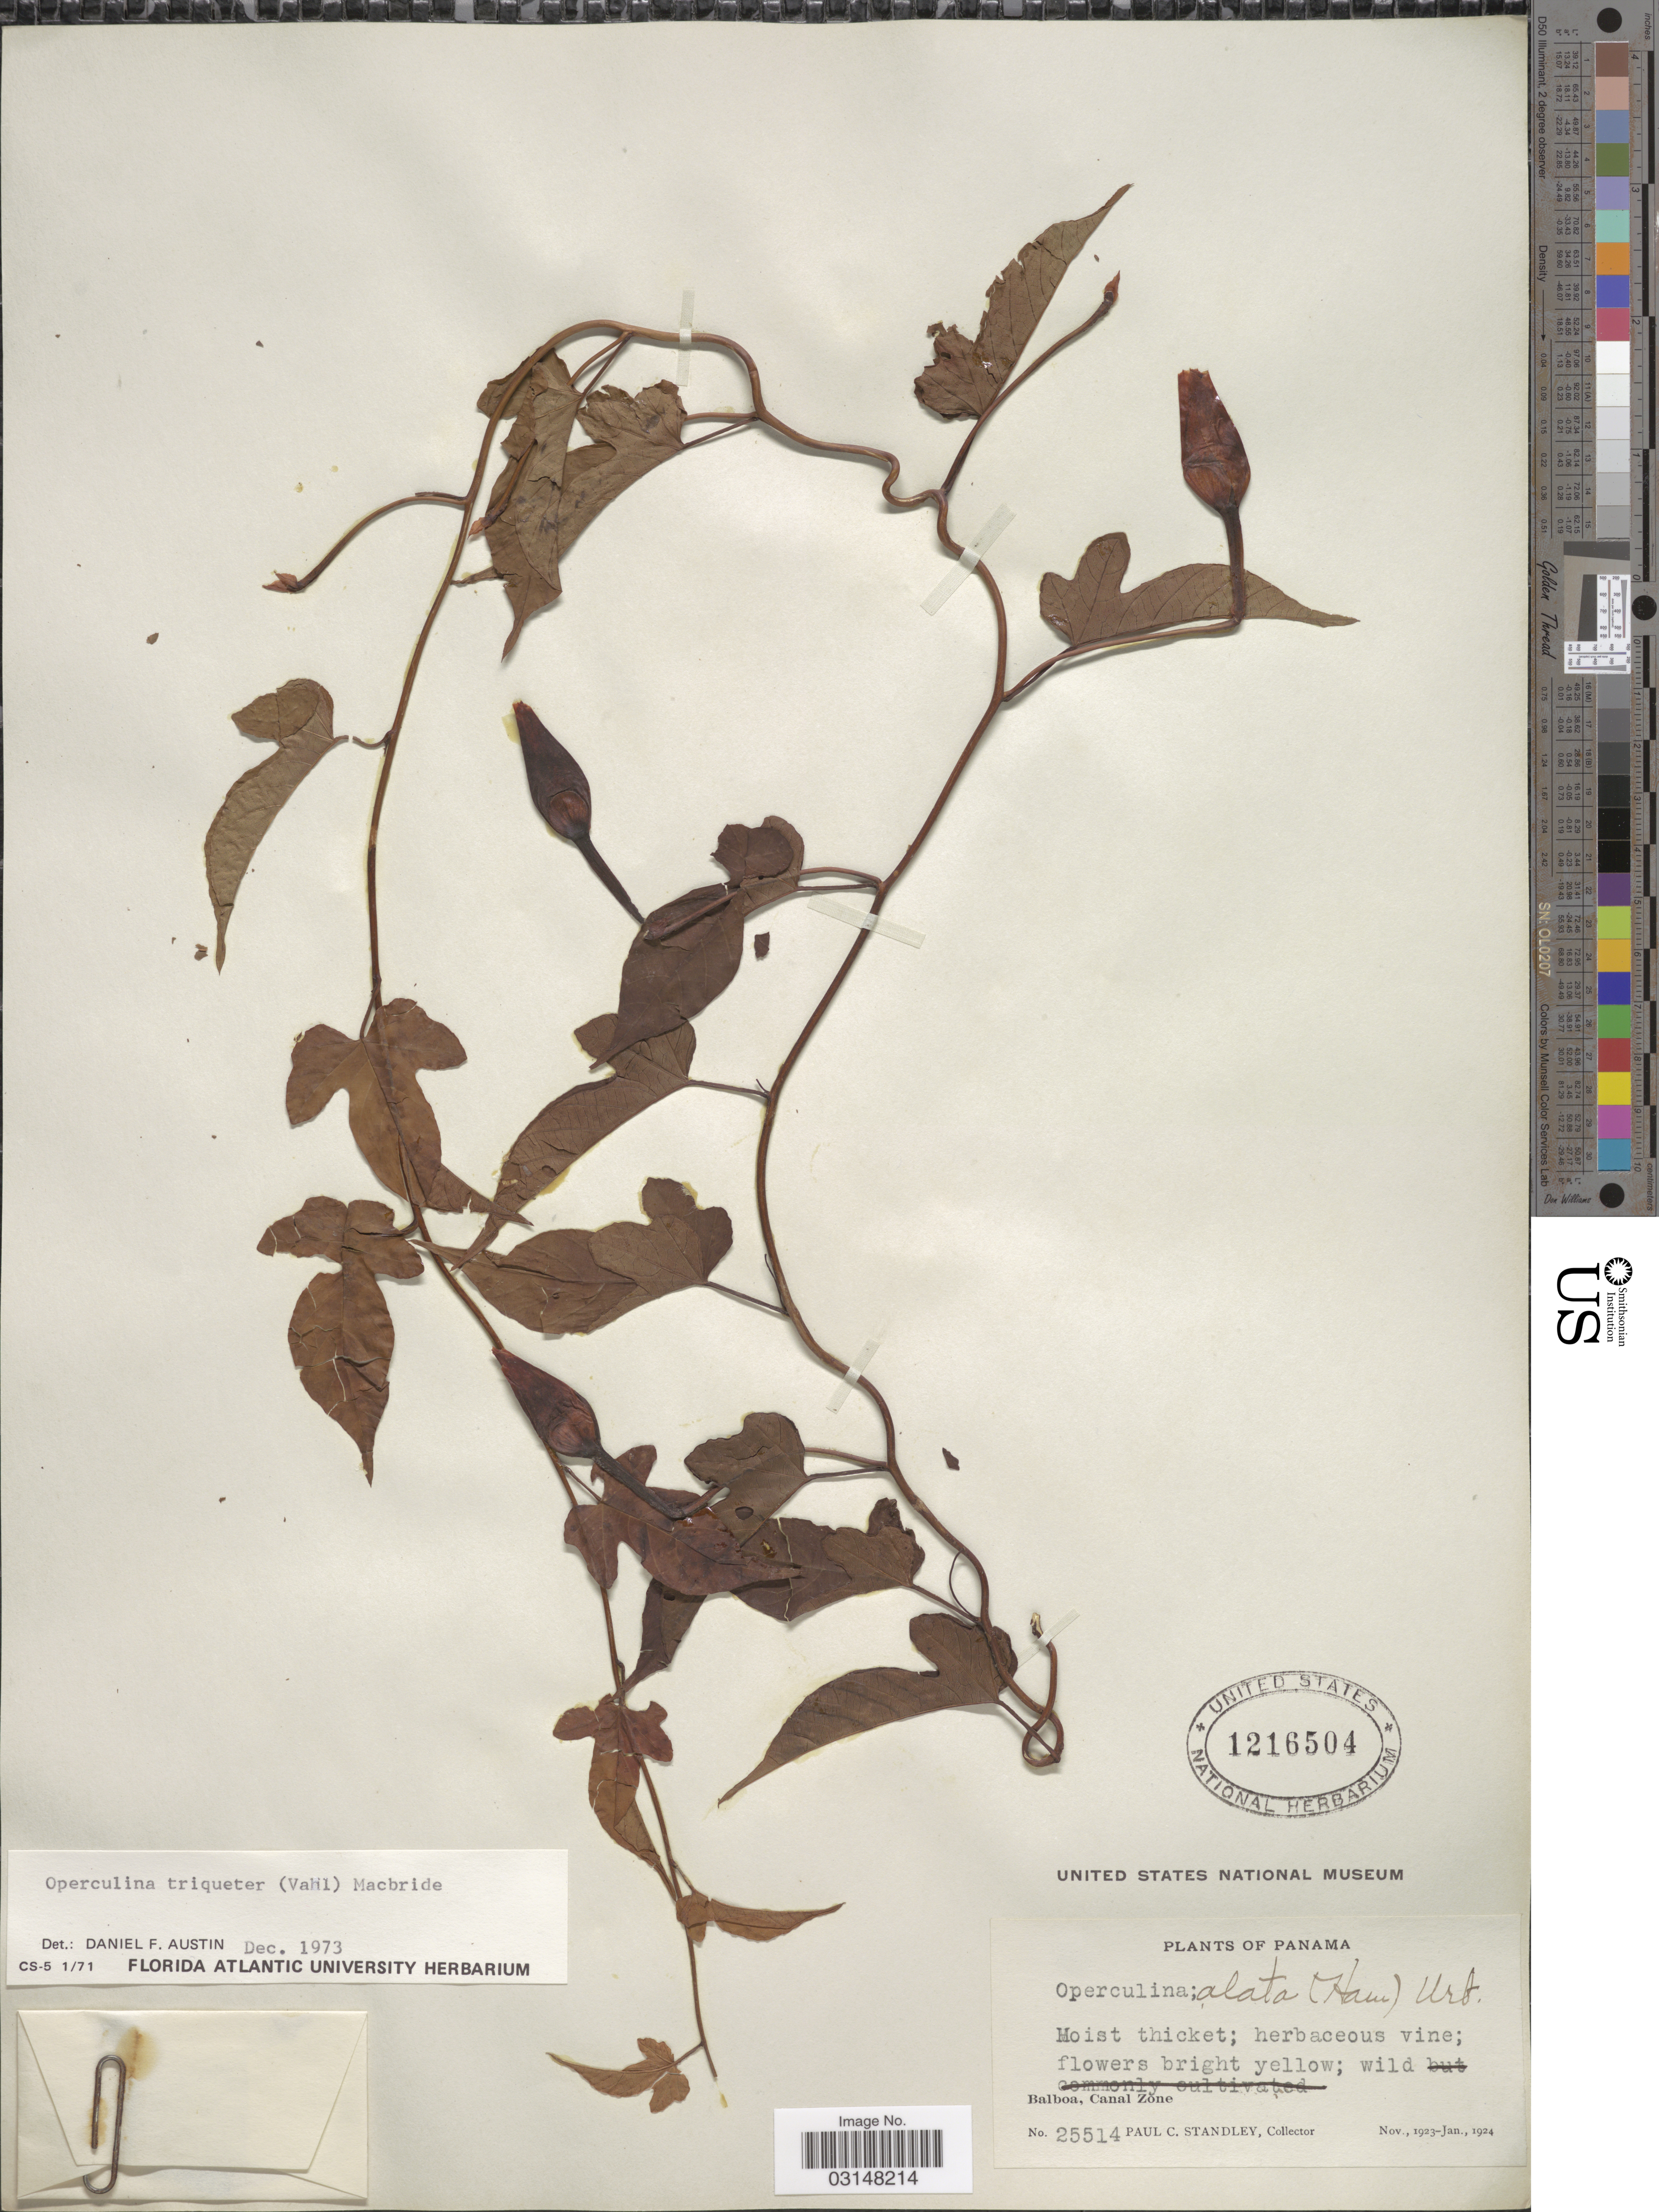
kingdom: Plantae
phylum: Tracheophyta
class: Magnoliopsida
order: Solanales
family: Convolvulaceae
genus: Operculina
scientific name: Operculina alata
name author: (Ham.) Urb.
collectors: P. C. Standley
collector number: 25514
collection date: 1923-11/1924-01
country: Panama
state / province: Colón / Panamá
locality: Balboa, Canal Zone.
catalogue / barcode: US 1216504